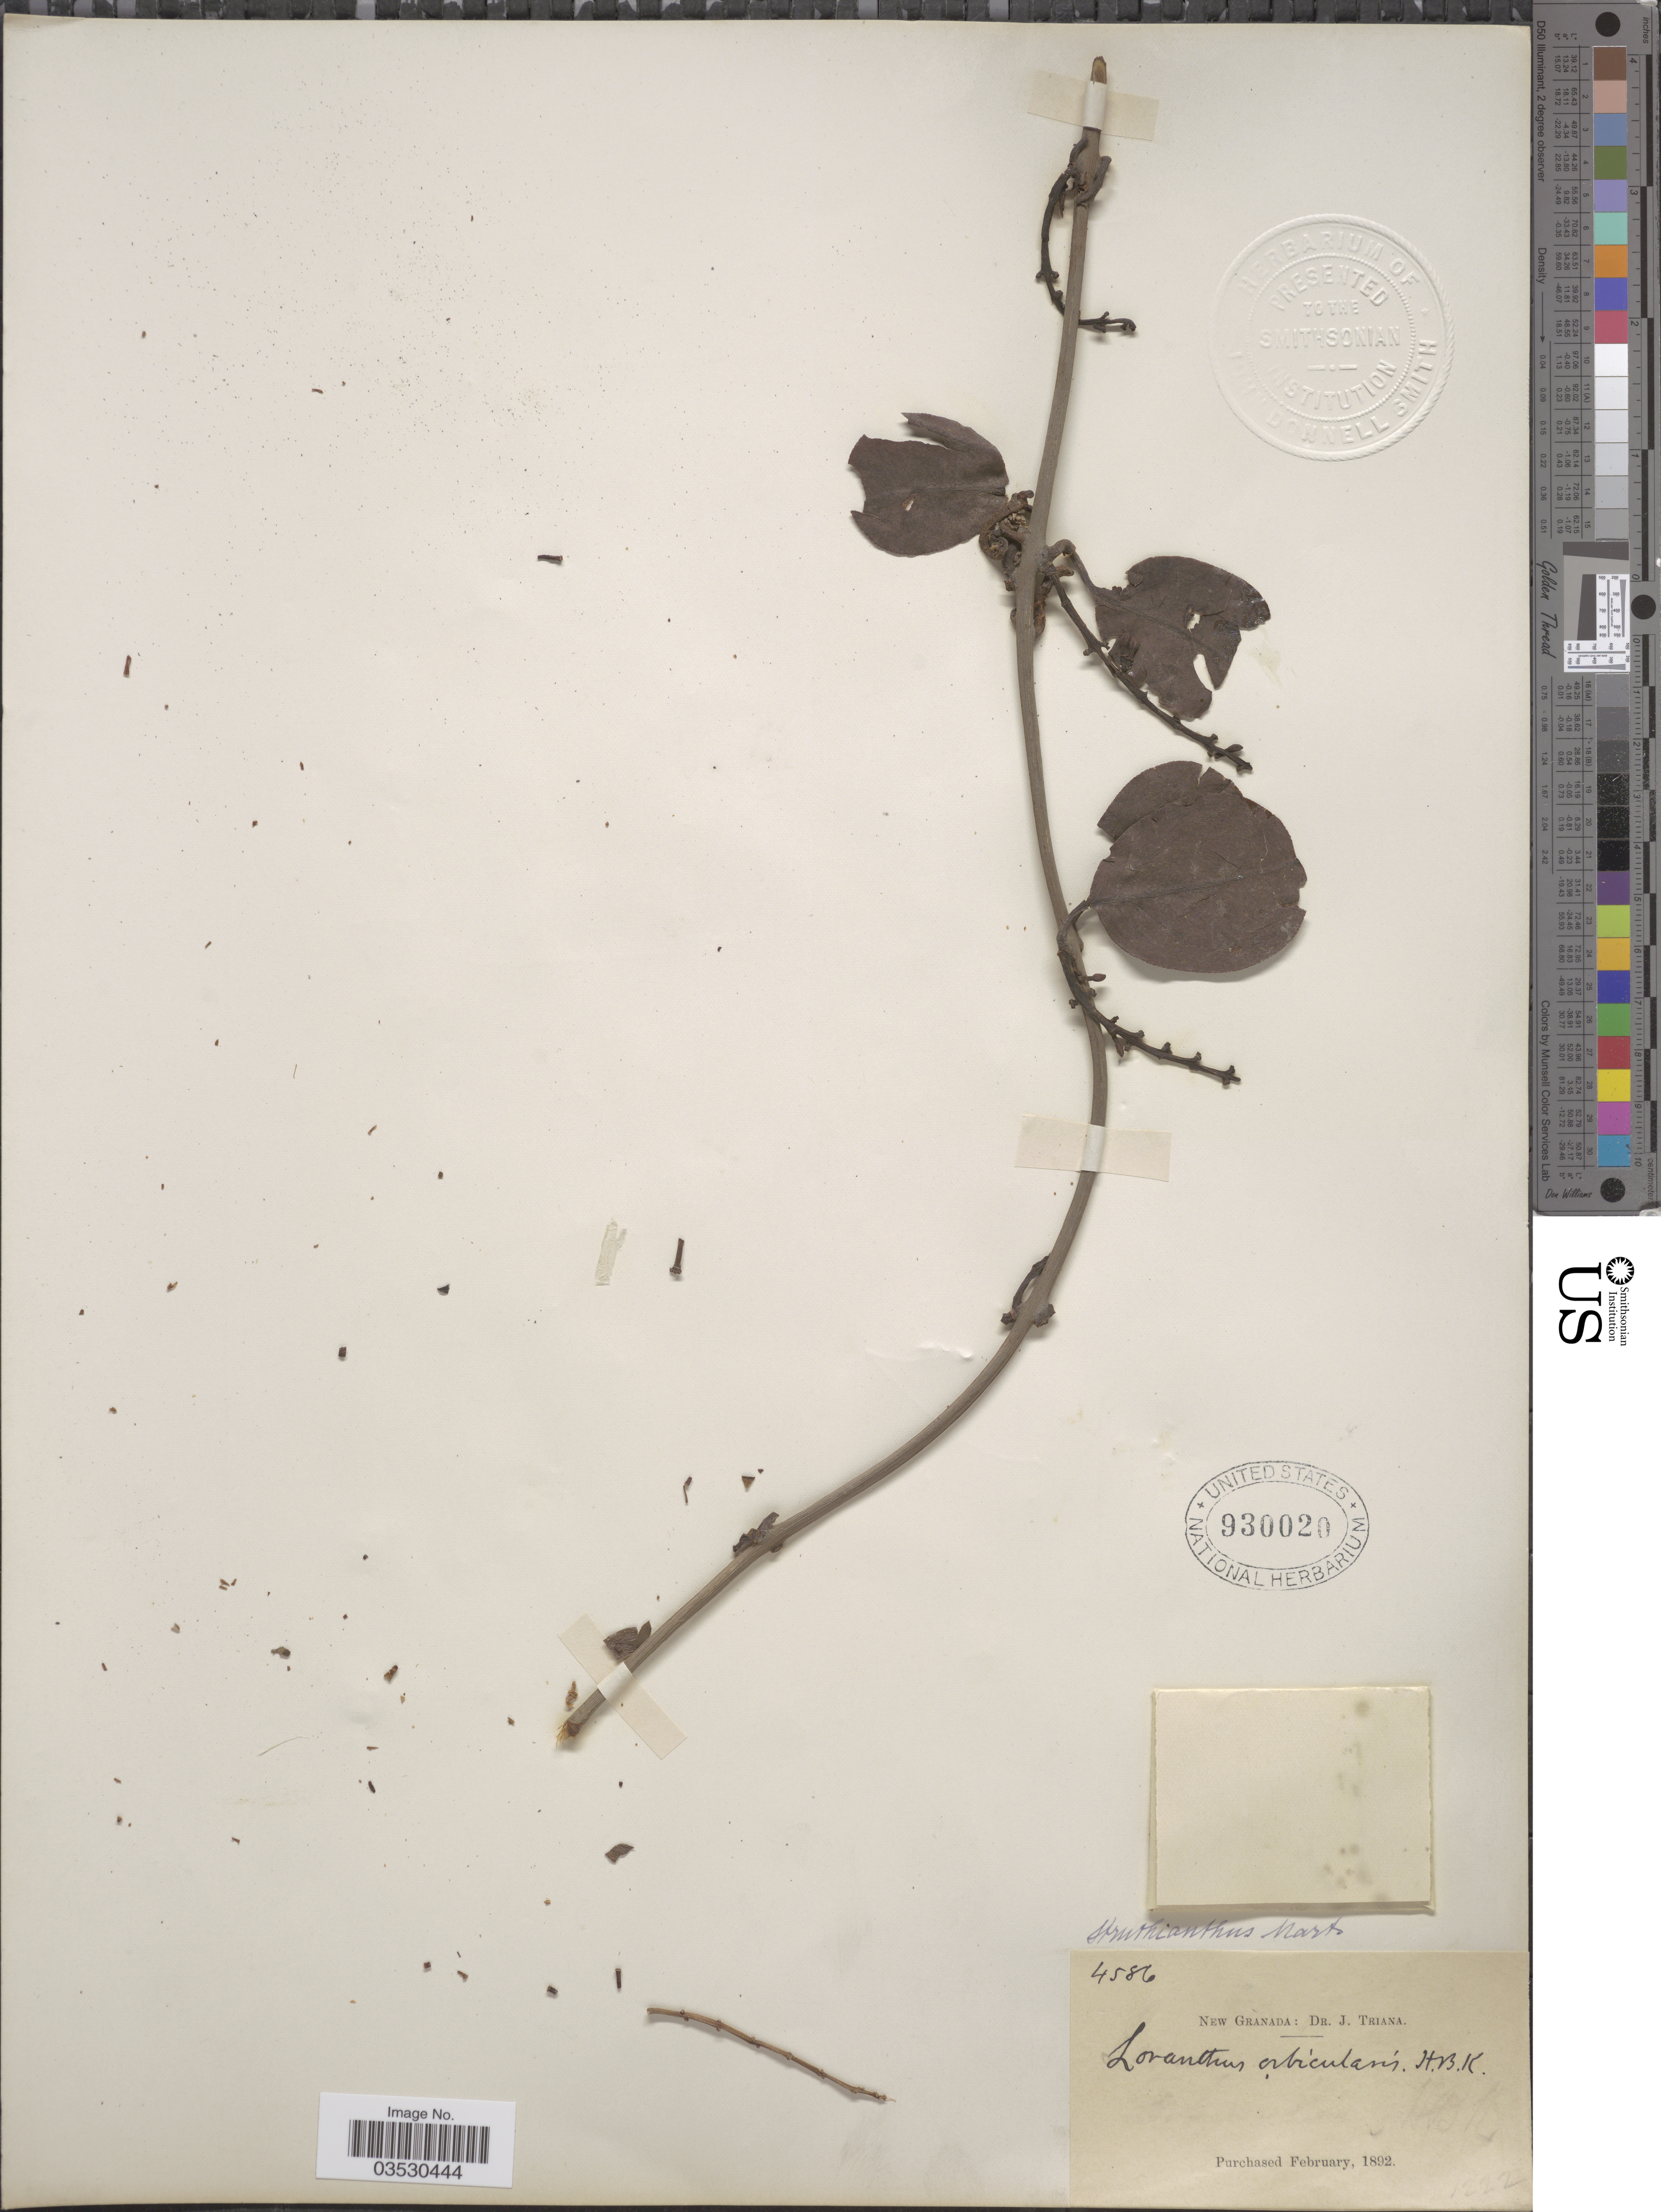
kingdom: Plantae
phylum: Tracheophyta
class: Magnoliopsida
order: Santalales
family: Loranthaceae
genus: Struthanthus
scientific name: Struthanthus orbicularis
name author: (Kunth) Blume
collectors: J. Triana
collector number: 4586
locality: New Granada.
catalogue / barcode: US 930020